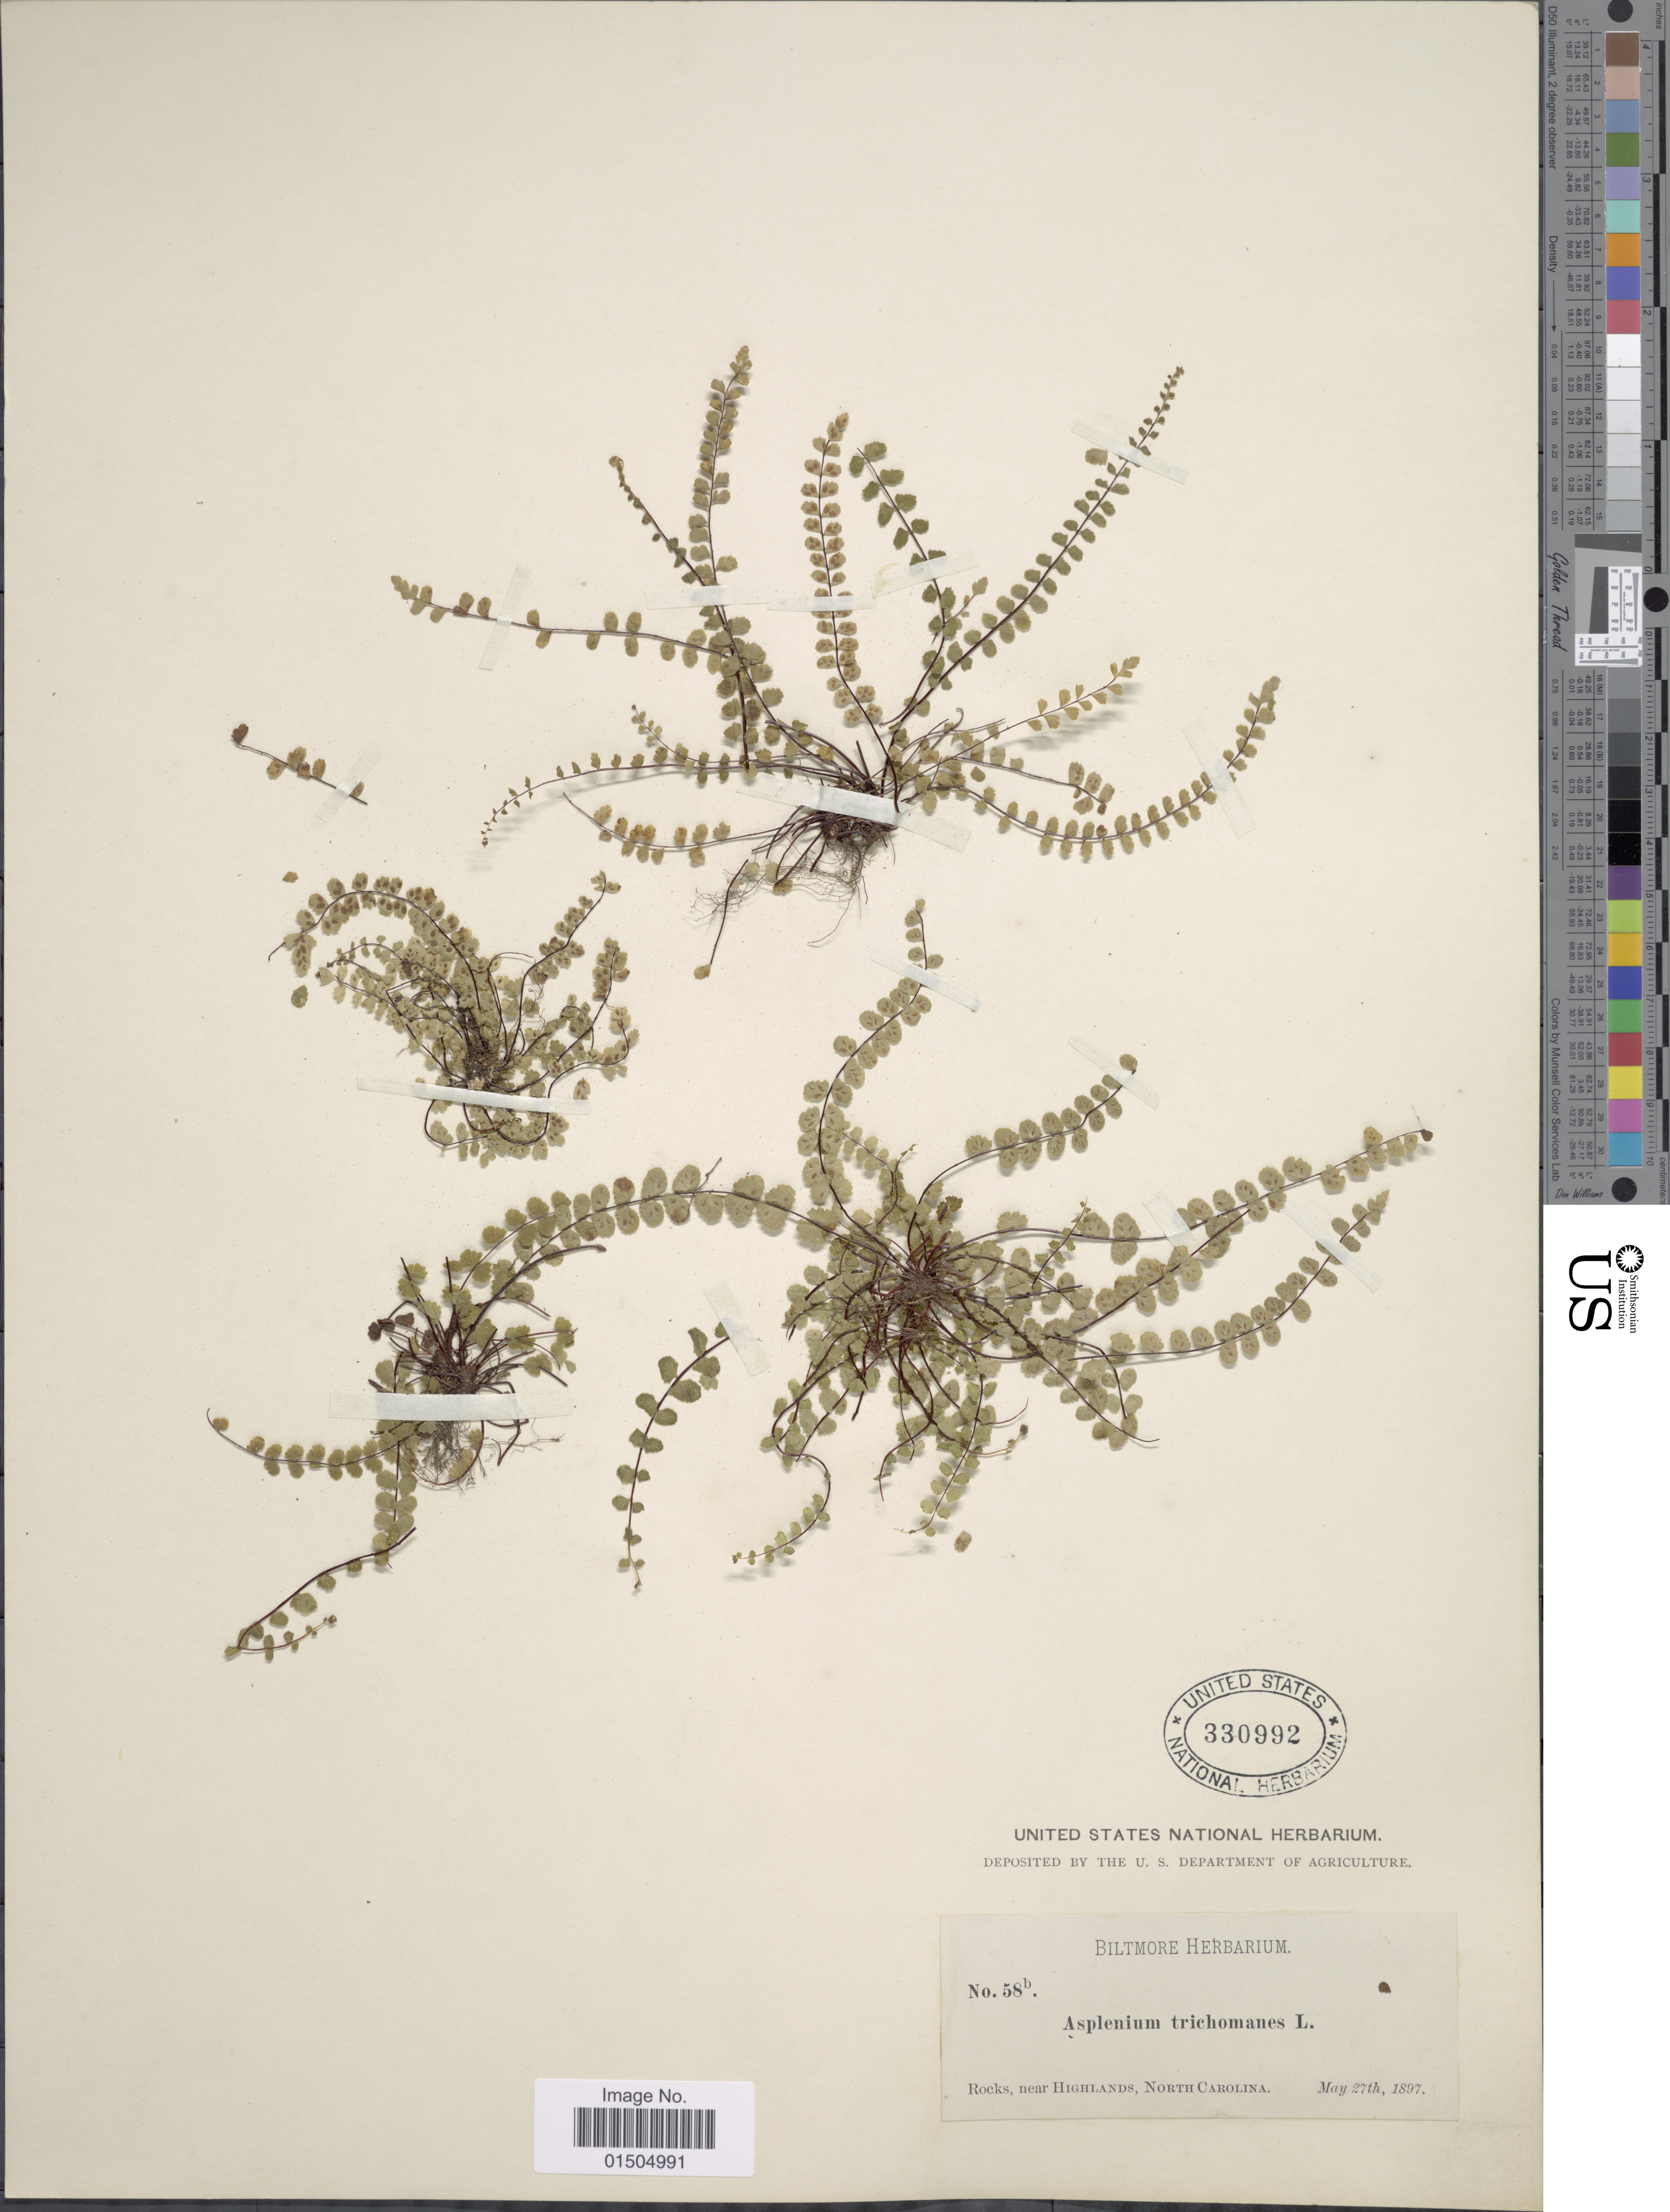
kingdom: Plantae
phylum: Tracheophyta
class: Polypodiopsida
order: Polypodiales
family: Aspleniaceae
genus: Asplenium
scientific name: Asplenium trichomanes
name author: L.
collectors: ex herb. Biltmore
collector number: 58b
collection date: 1897-05-27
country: United States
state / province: North Carolina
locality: Rocks, near Highlands.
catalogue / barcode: US 330992